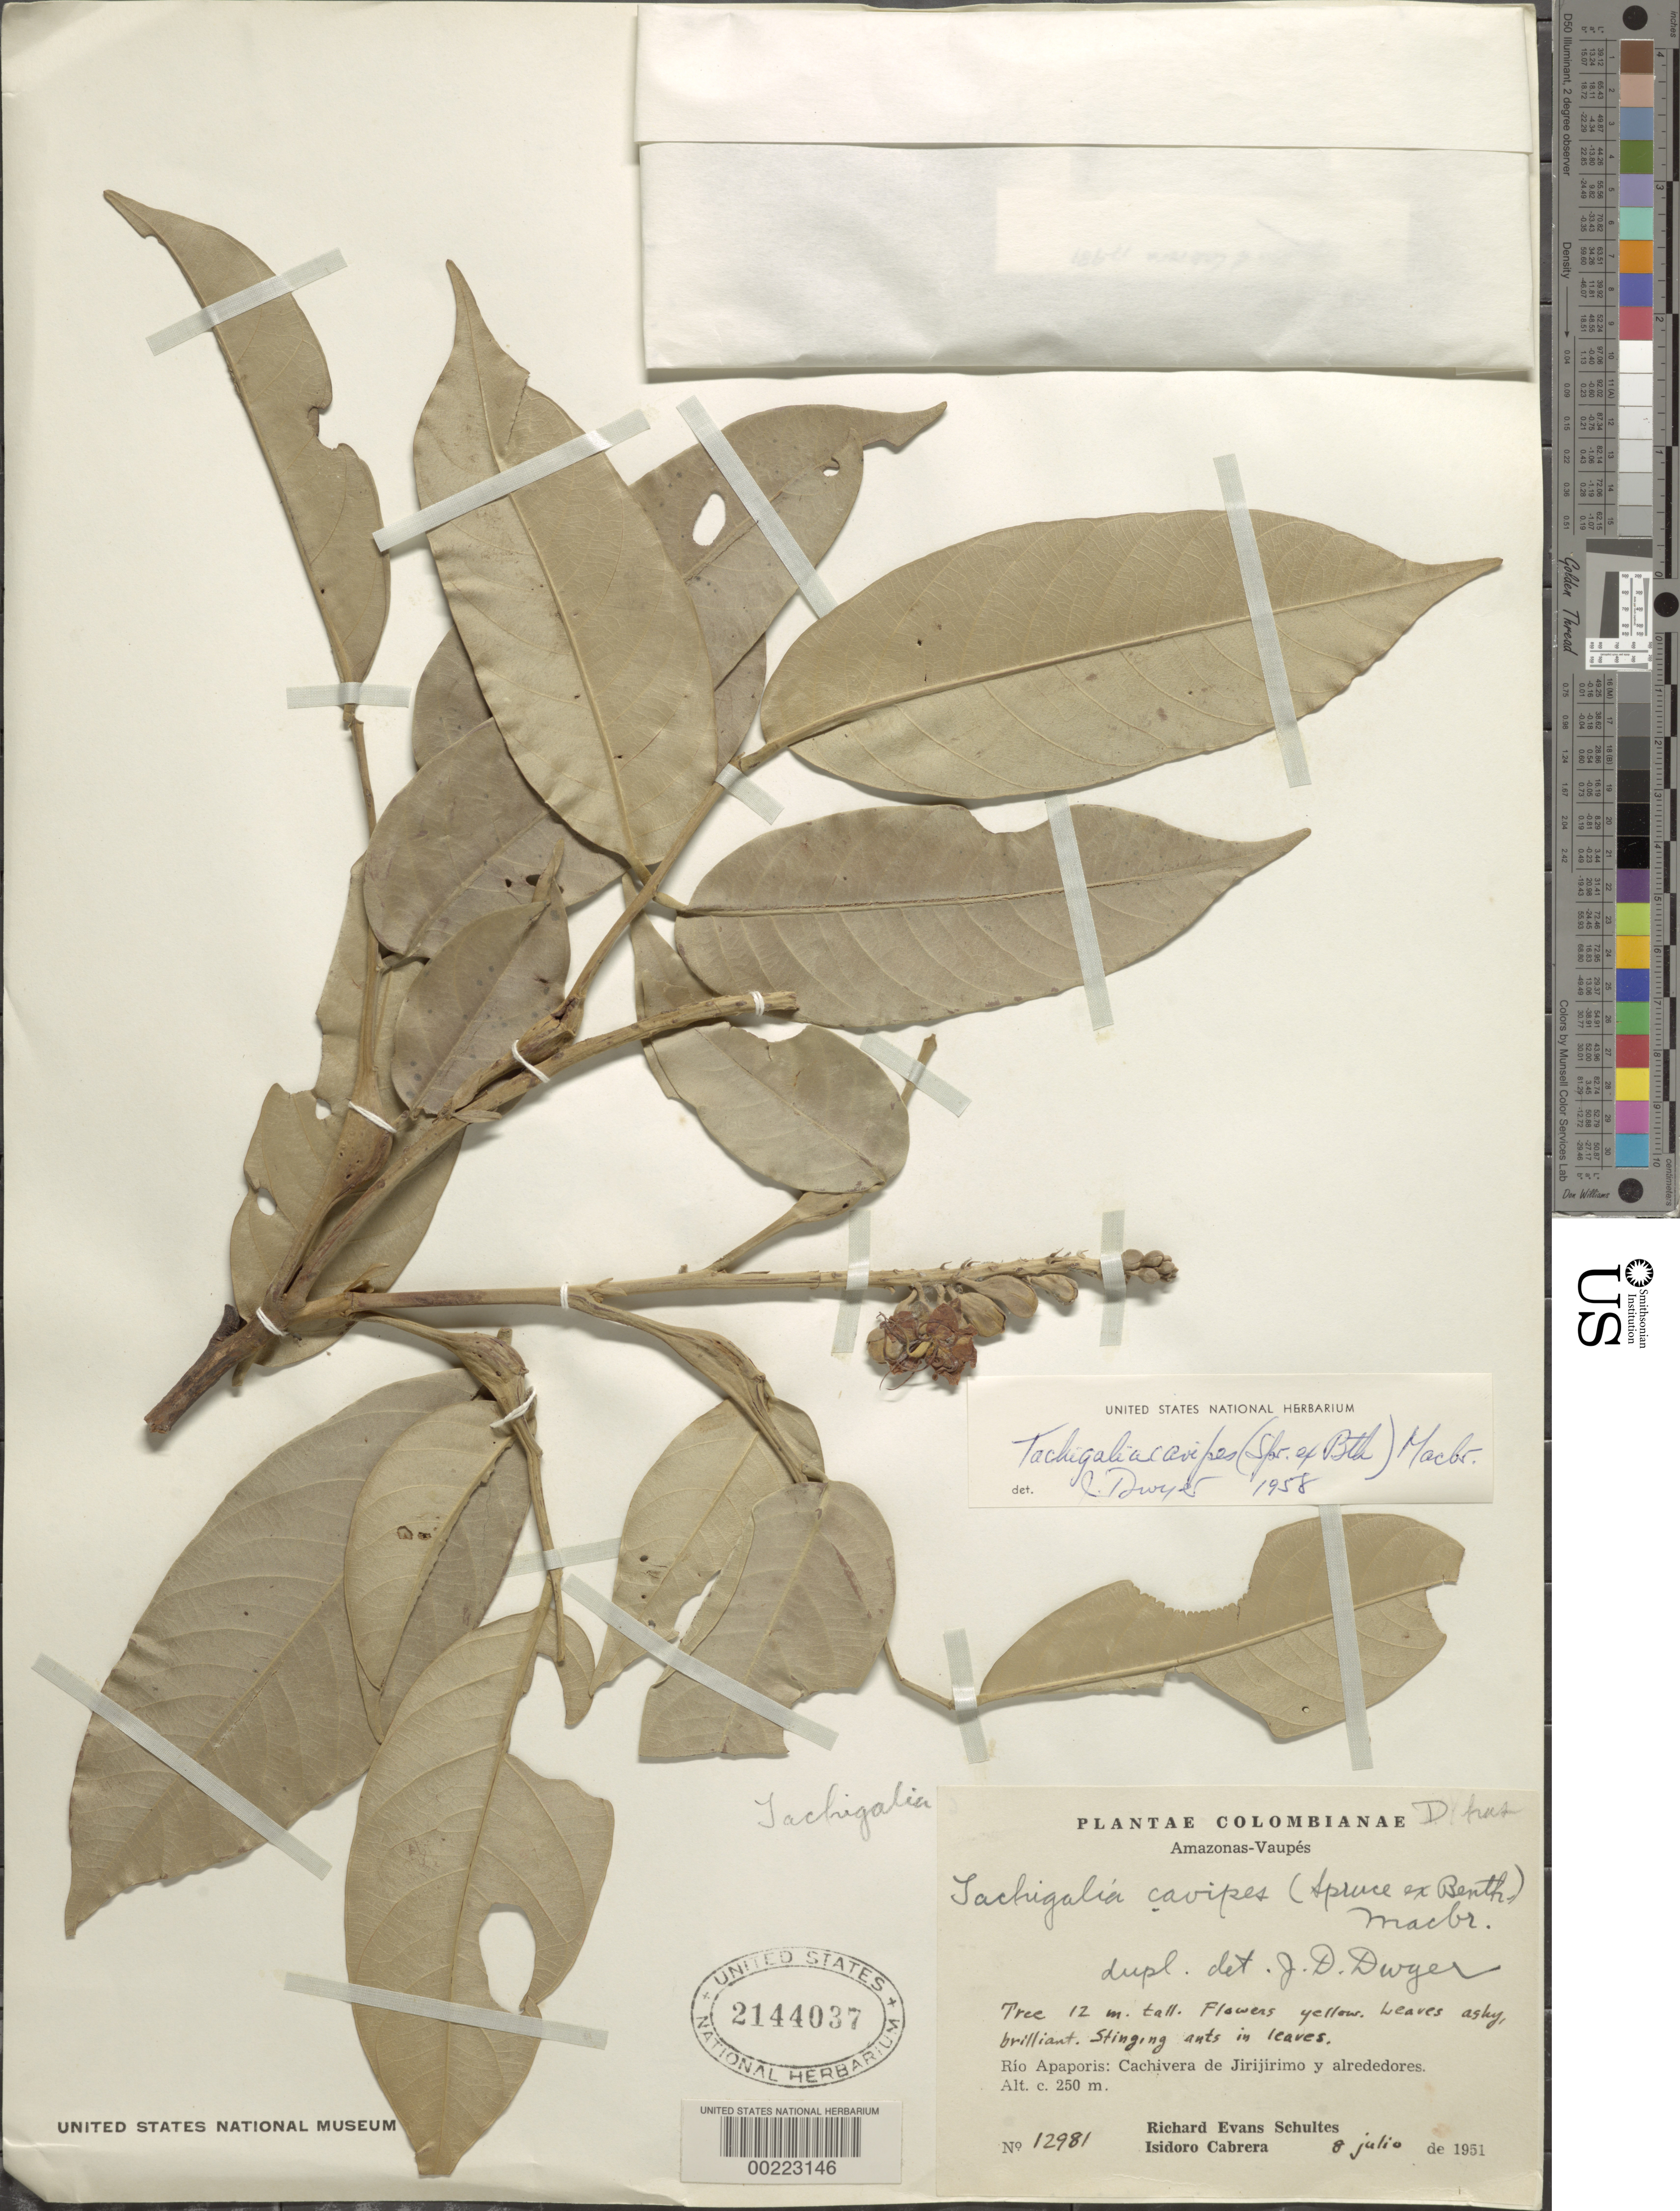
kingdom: Plantae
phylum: Tracheophyta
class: Magnoliopsida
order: Fabales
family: Fabaceae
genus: Tachigali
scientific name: Tachigali cavipes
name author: (Benth. ex Spruce) J.F. Macbr.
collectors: R. E. Schultes & I. Cabrera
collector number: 12981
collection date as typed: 08 Jul 1951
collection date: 1951-07-08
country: Colombia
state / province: Amazônas / Vaupés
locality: Rio Apaporis: Cachivera de Jirijirimo and vicinity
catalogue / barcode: US 2144037